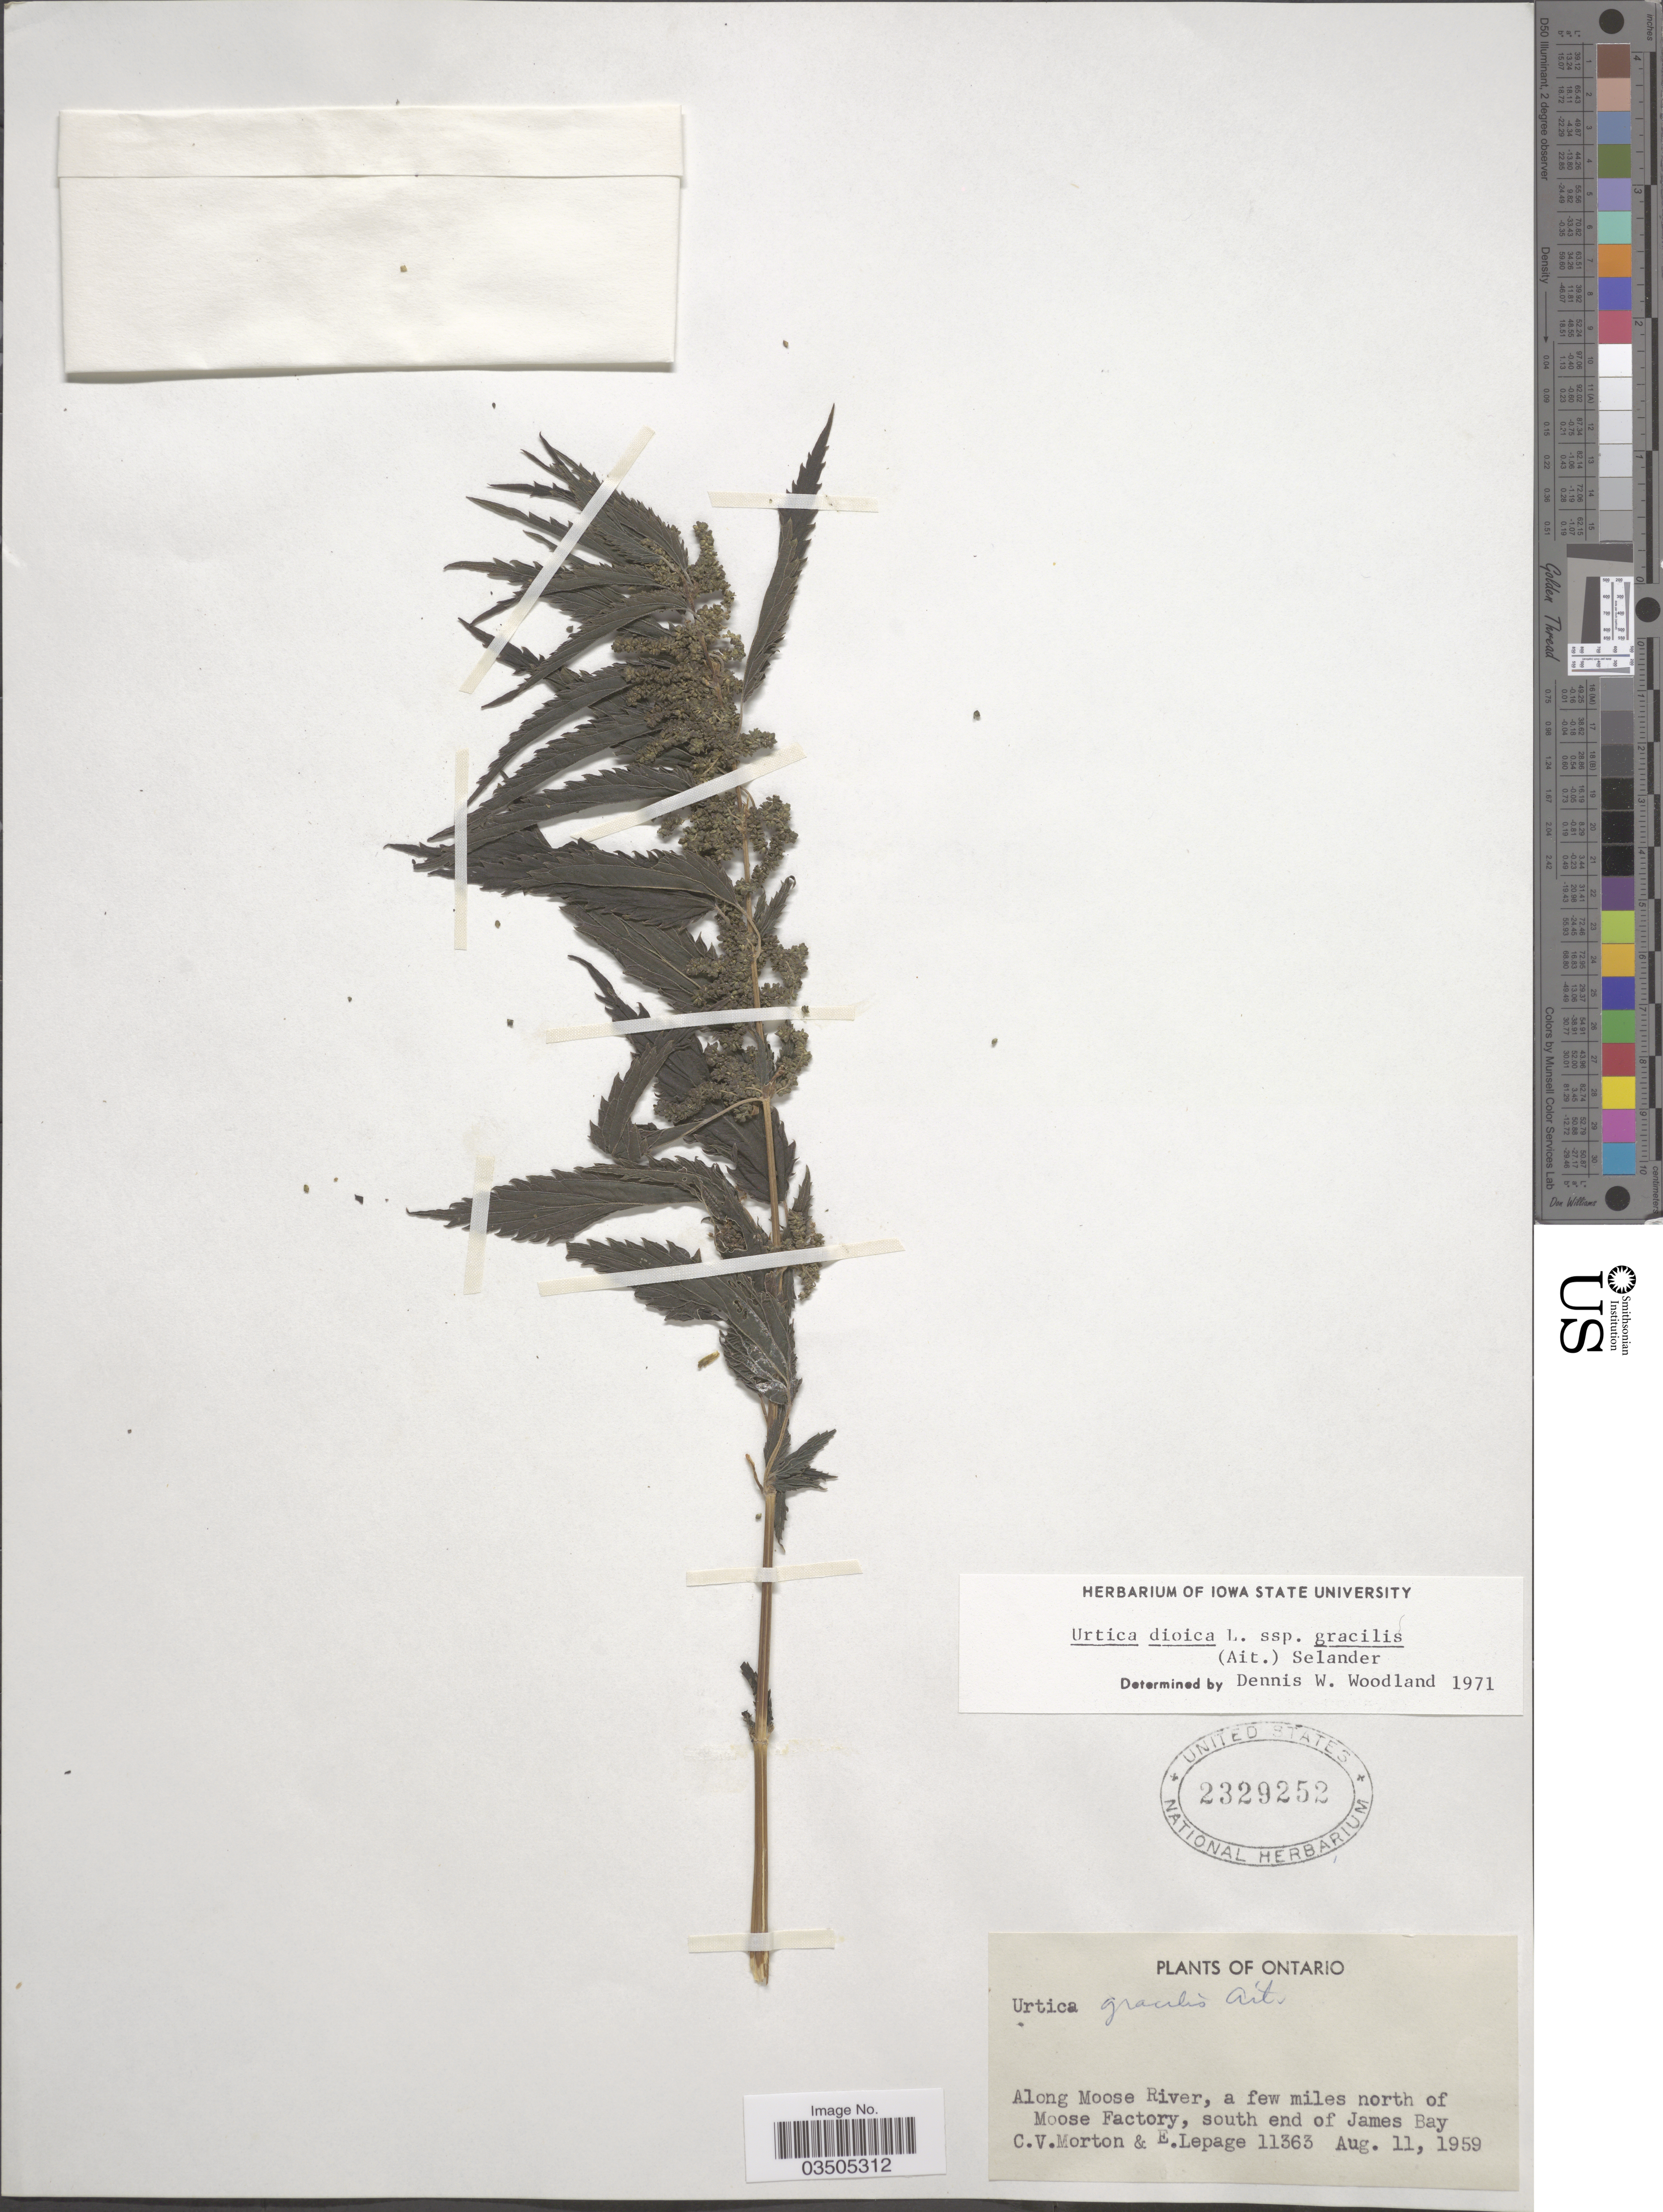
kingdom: Plantae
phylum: Tracheophyta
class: Magnoliopsida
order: Rosales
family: Urticaceae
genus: Urtica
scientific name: Urtica dioica subsp. gracilis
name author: L.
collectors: C. V. Morton & E. Lepage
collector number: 11363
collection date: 1959-08-11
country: Canada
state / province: Ontario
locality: Along Moose River, a few miles north of Moose Factory, south end of James Bay.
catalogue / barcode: US 2329252